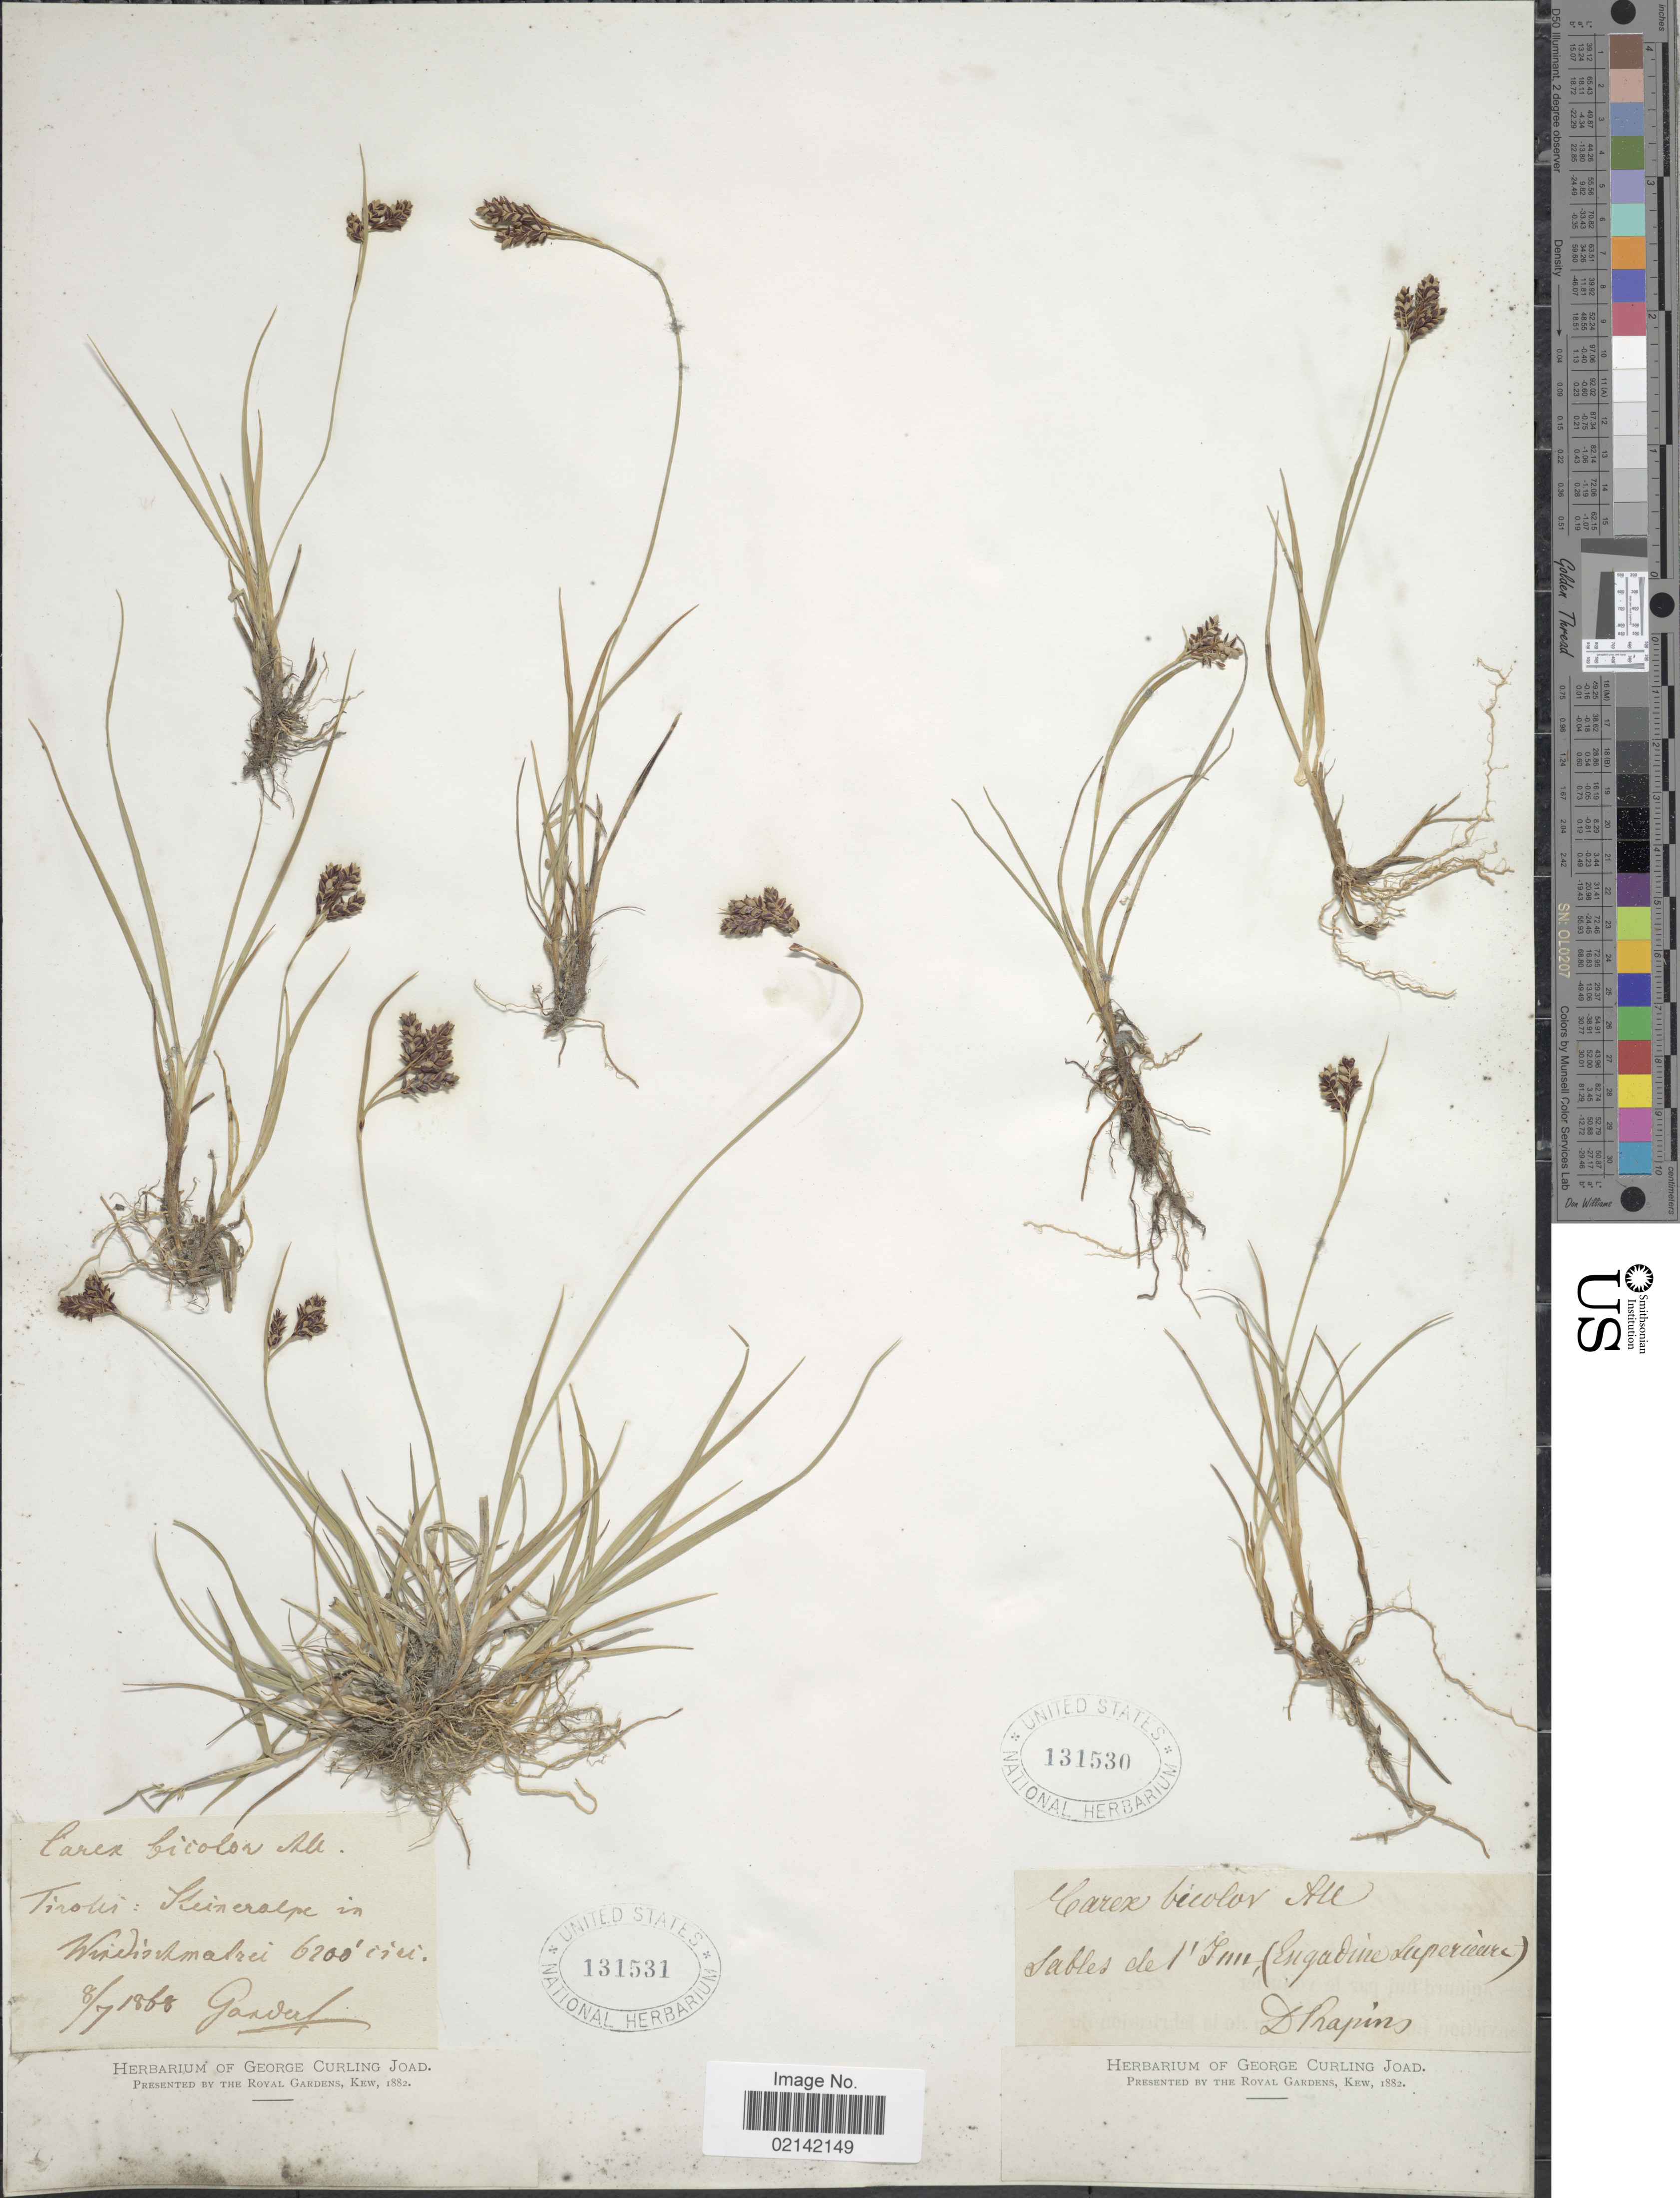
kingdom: Plantae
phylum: Tracheophyta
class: Liliopsida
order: Poales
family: Cyperaceae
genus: Carex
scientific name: Carex bicolor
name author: Bellardi ex All.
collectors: D. Rapins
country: Switzerland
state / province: Graubunden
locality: Sables de L' Inn (Engadine Supérieure)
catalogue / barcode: US 131530-2